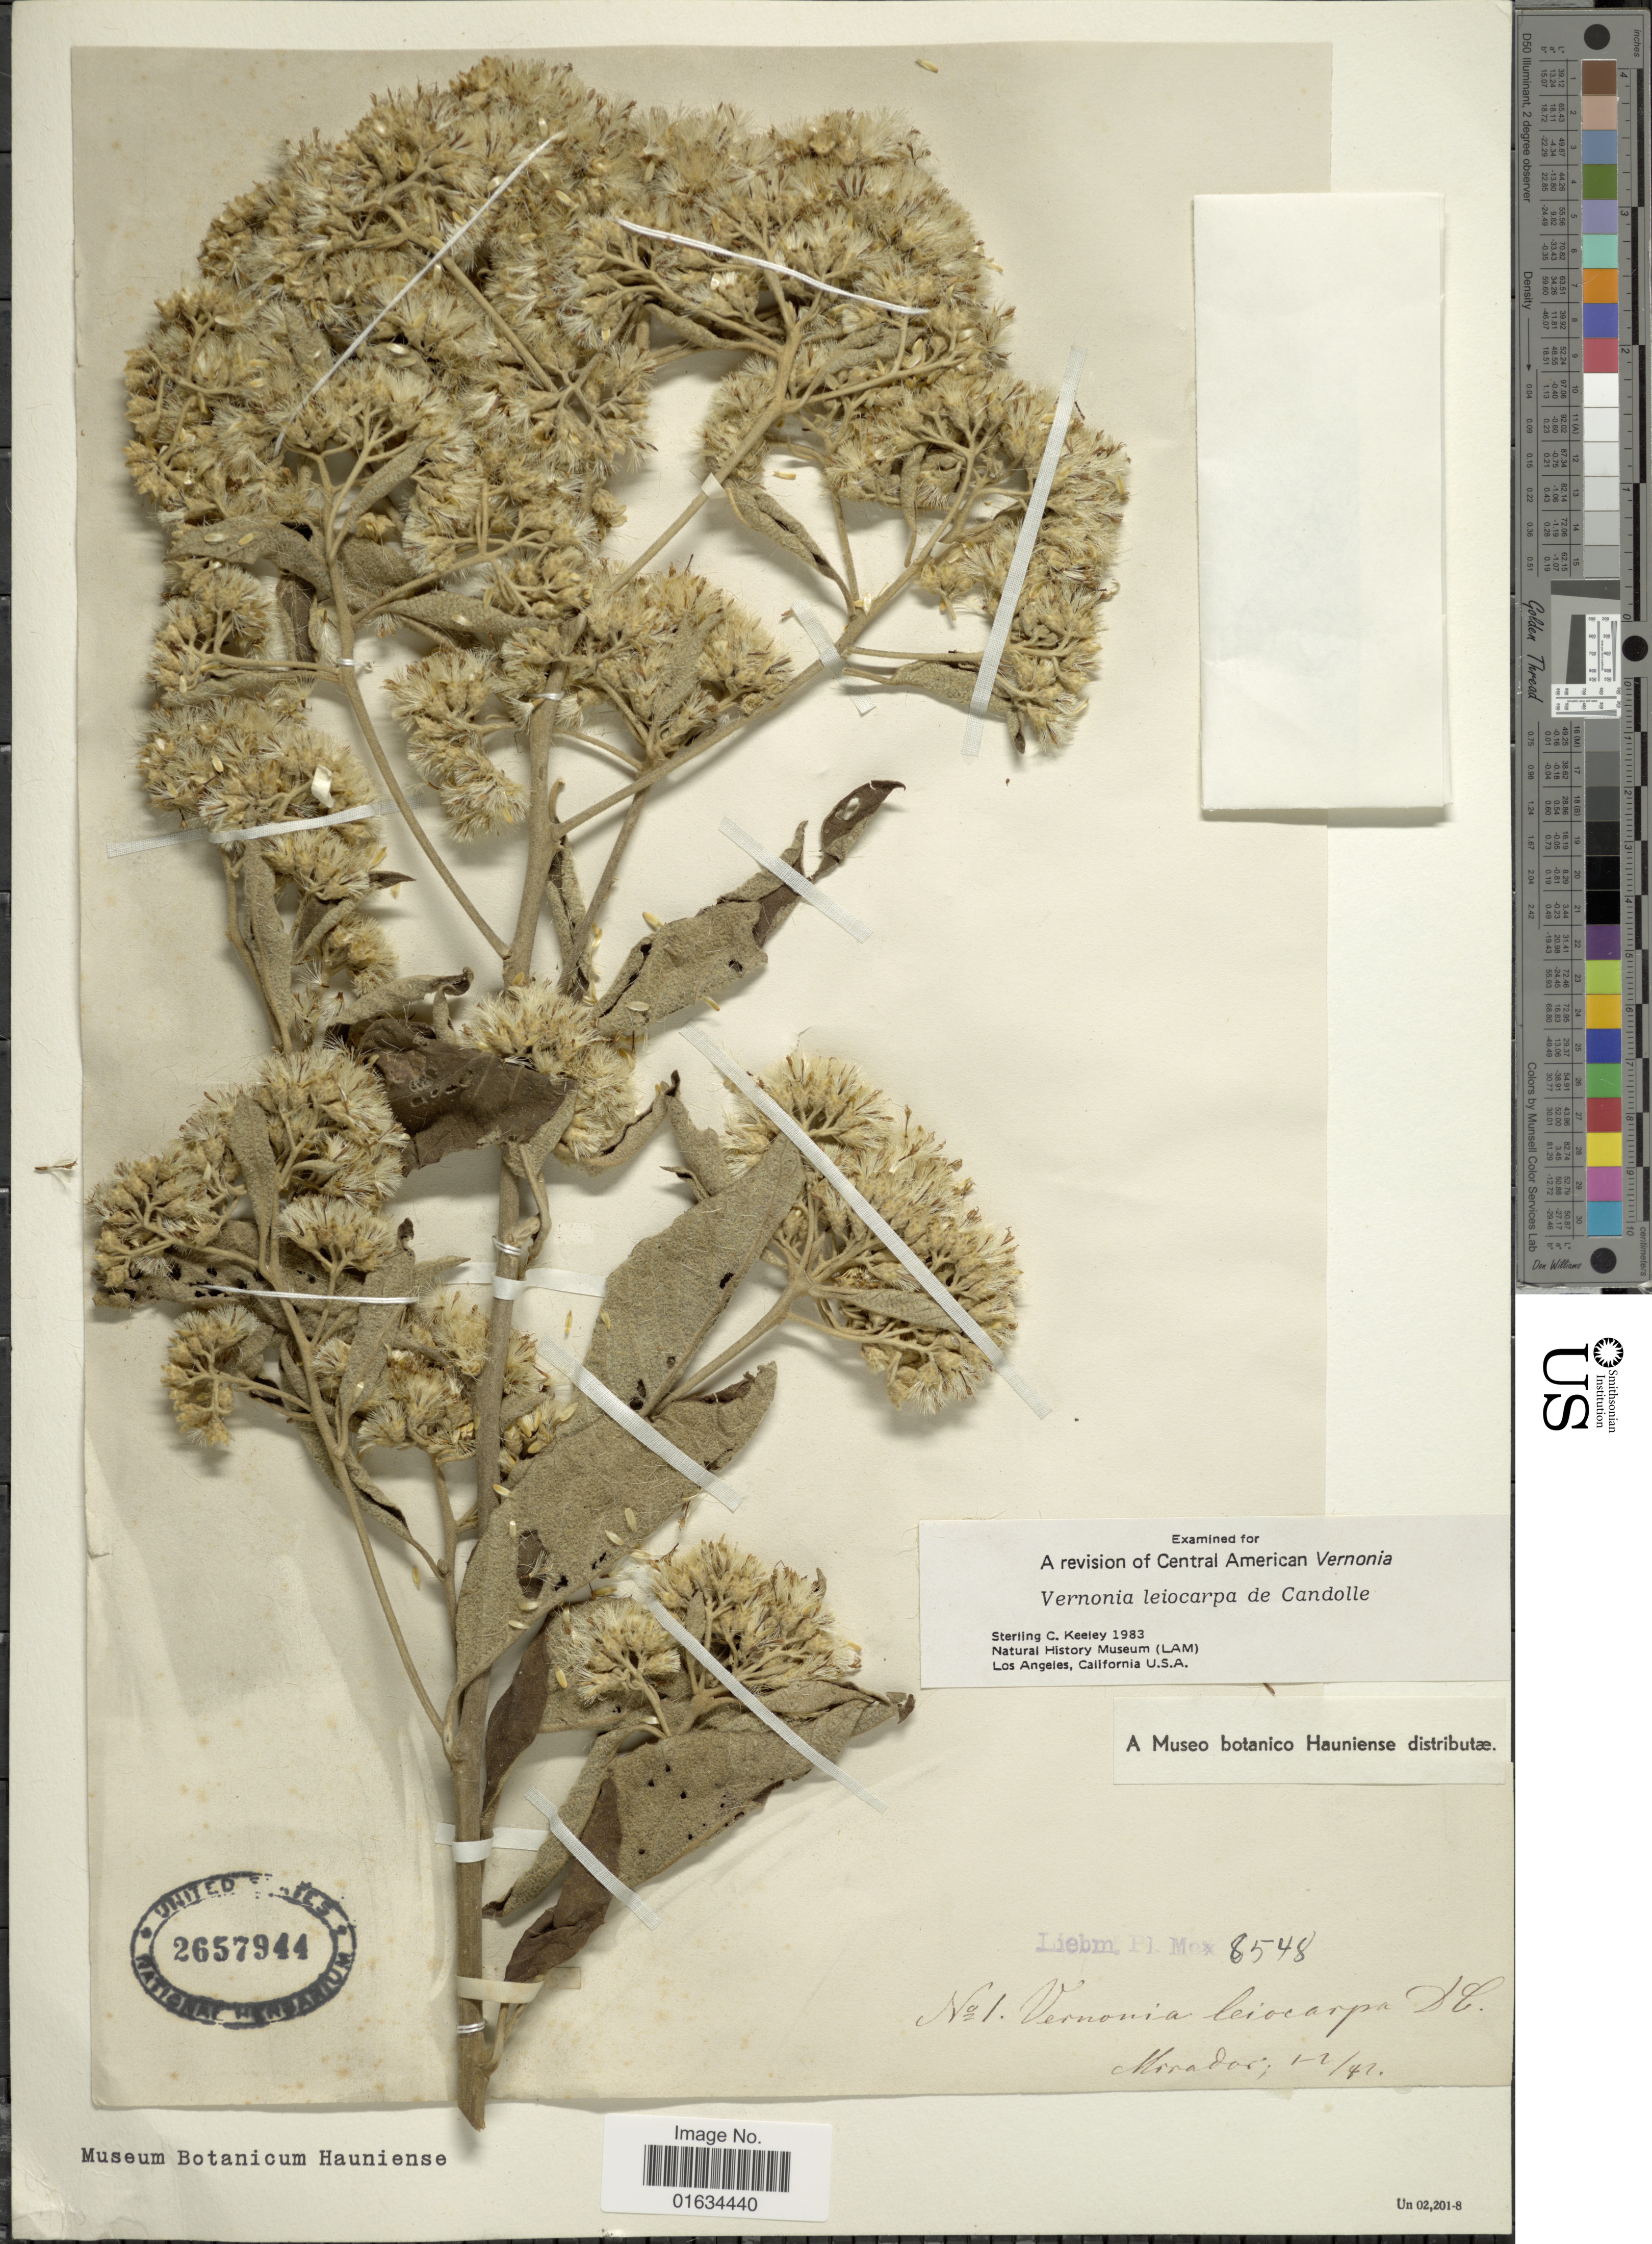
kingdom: Plantae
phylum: Tracheophyta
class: Magnoliopsida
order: Asterales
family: Asteraceae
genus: Eremosis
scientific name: Eremosis leiocarpa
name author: (DC.) Gleason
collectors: Mirador, --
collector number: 1?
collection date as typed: Transcribed d/m/y: /1/42 to /2/42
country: Mexico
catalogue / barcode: US 2657944